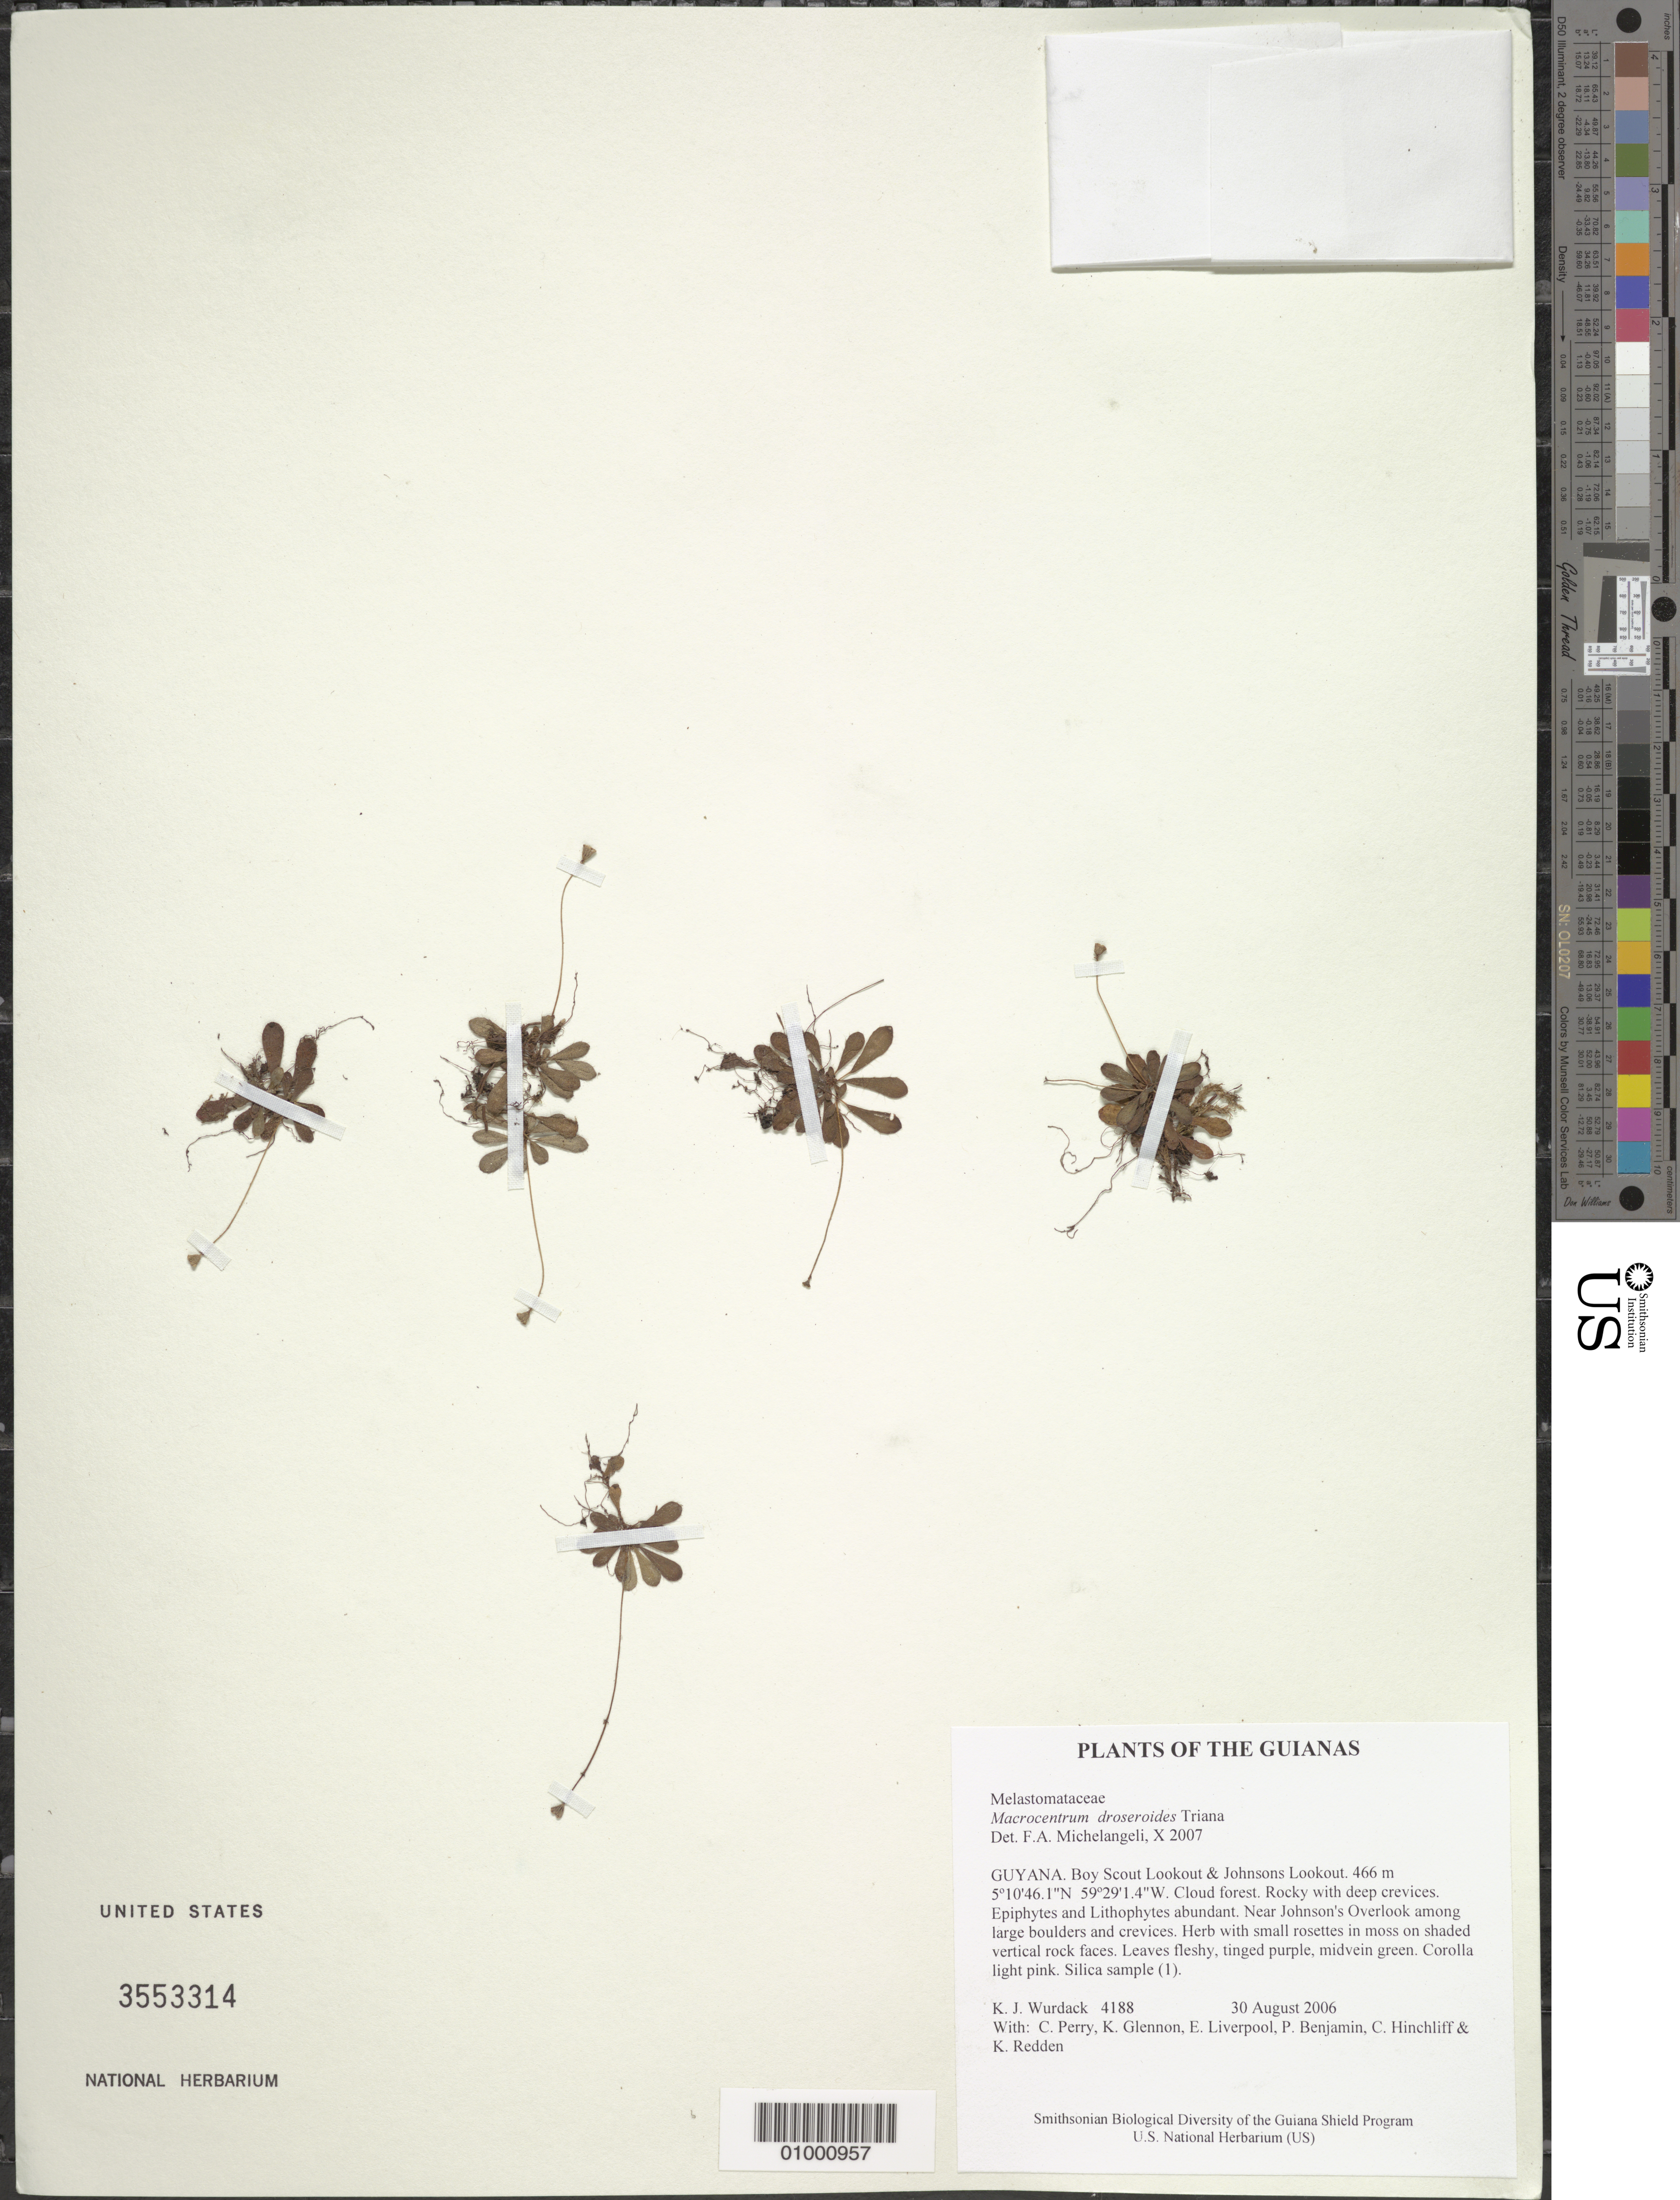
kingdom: Plantae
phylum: Tracheophyta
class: Magnoliopsida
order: Myrtales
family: Melastomataceae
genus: Macrocentrum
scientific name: Macrocentrum droseroides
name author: Triana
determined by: Michelangeli, F. A.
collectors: K. Wurdack, C. Perry, K. Glennon, E. Liverpool, P. Benjamin, C. E. Hinchliff & K. M. Redden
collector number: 4188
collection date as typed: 30 August 2006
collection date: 2006-08-30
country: Guyana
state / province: Potaro-Siparuni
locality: Boy Scout Lookout & Johnsons Lookout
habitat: Cloud forest. Rocky with deep crevices. Epiphytes and lithophytes abundant.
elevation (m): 466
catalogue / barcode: US 3553314